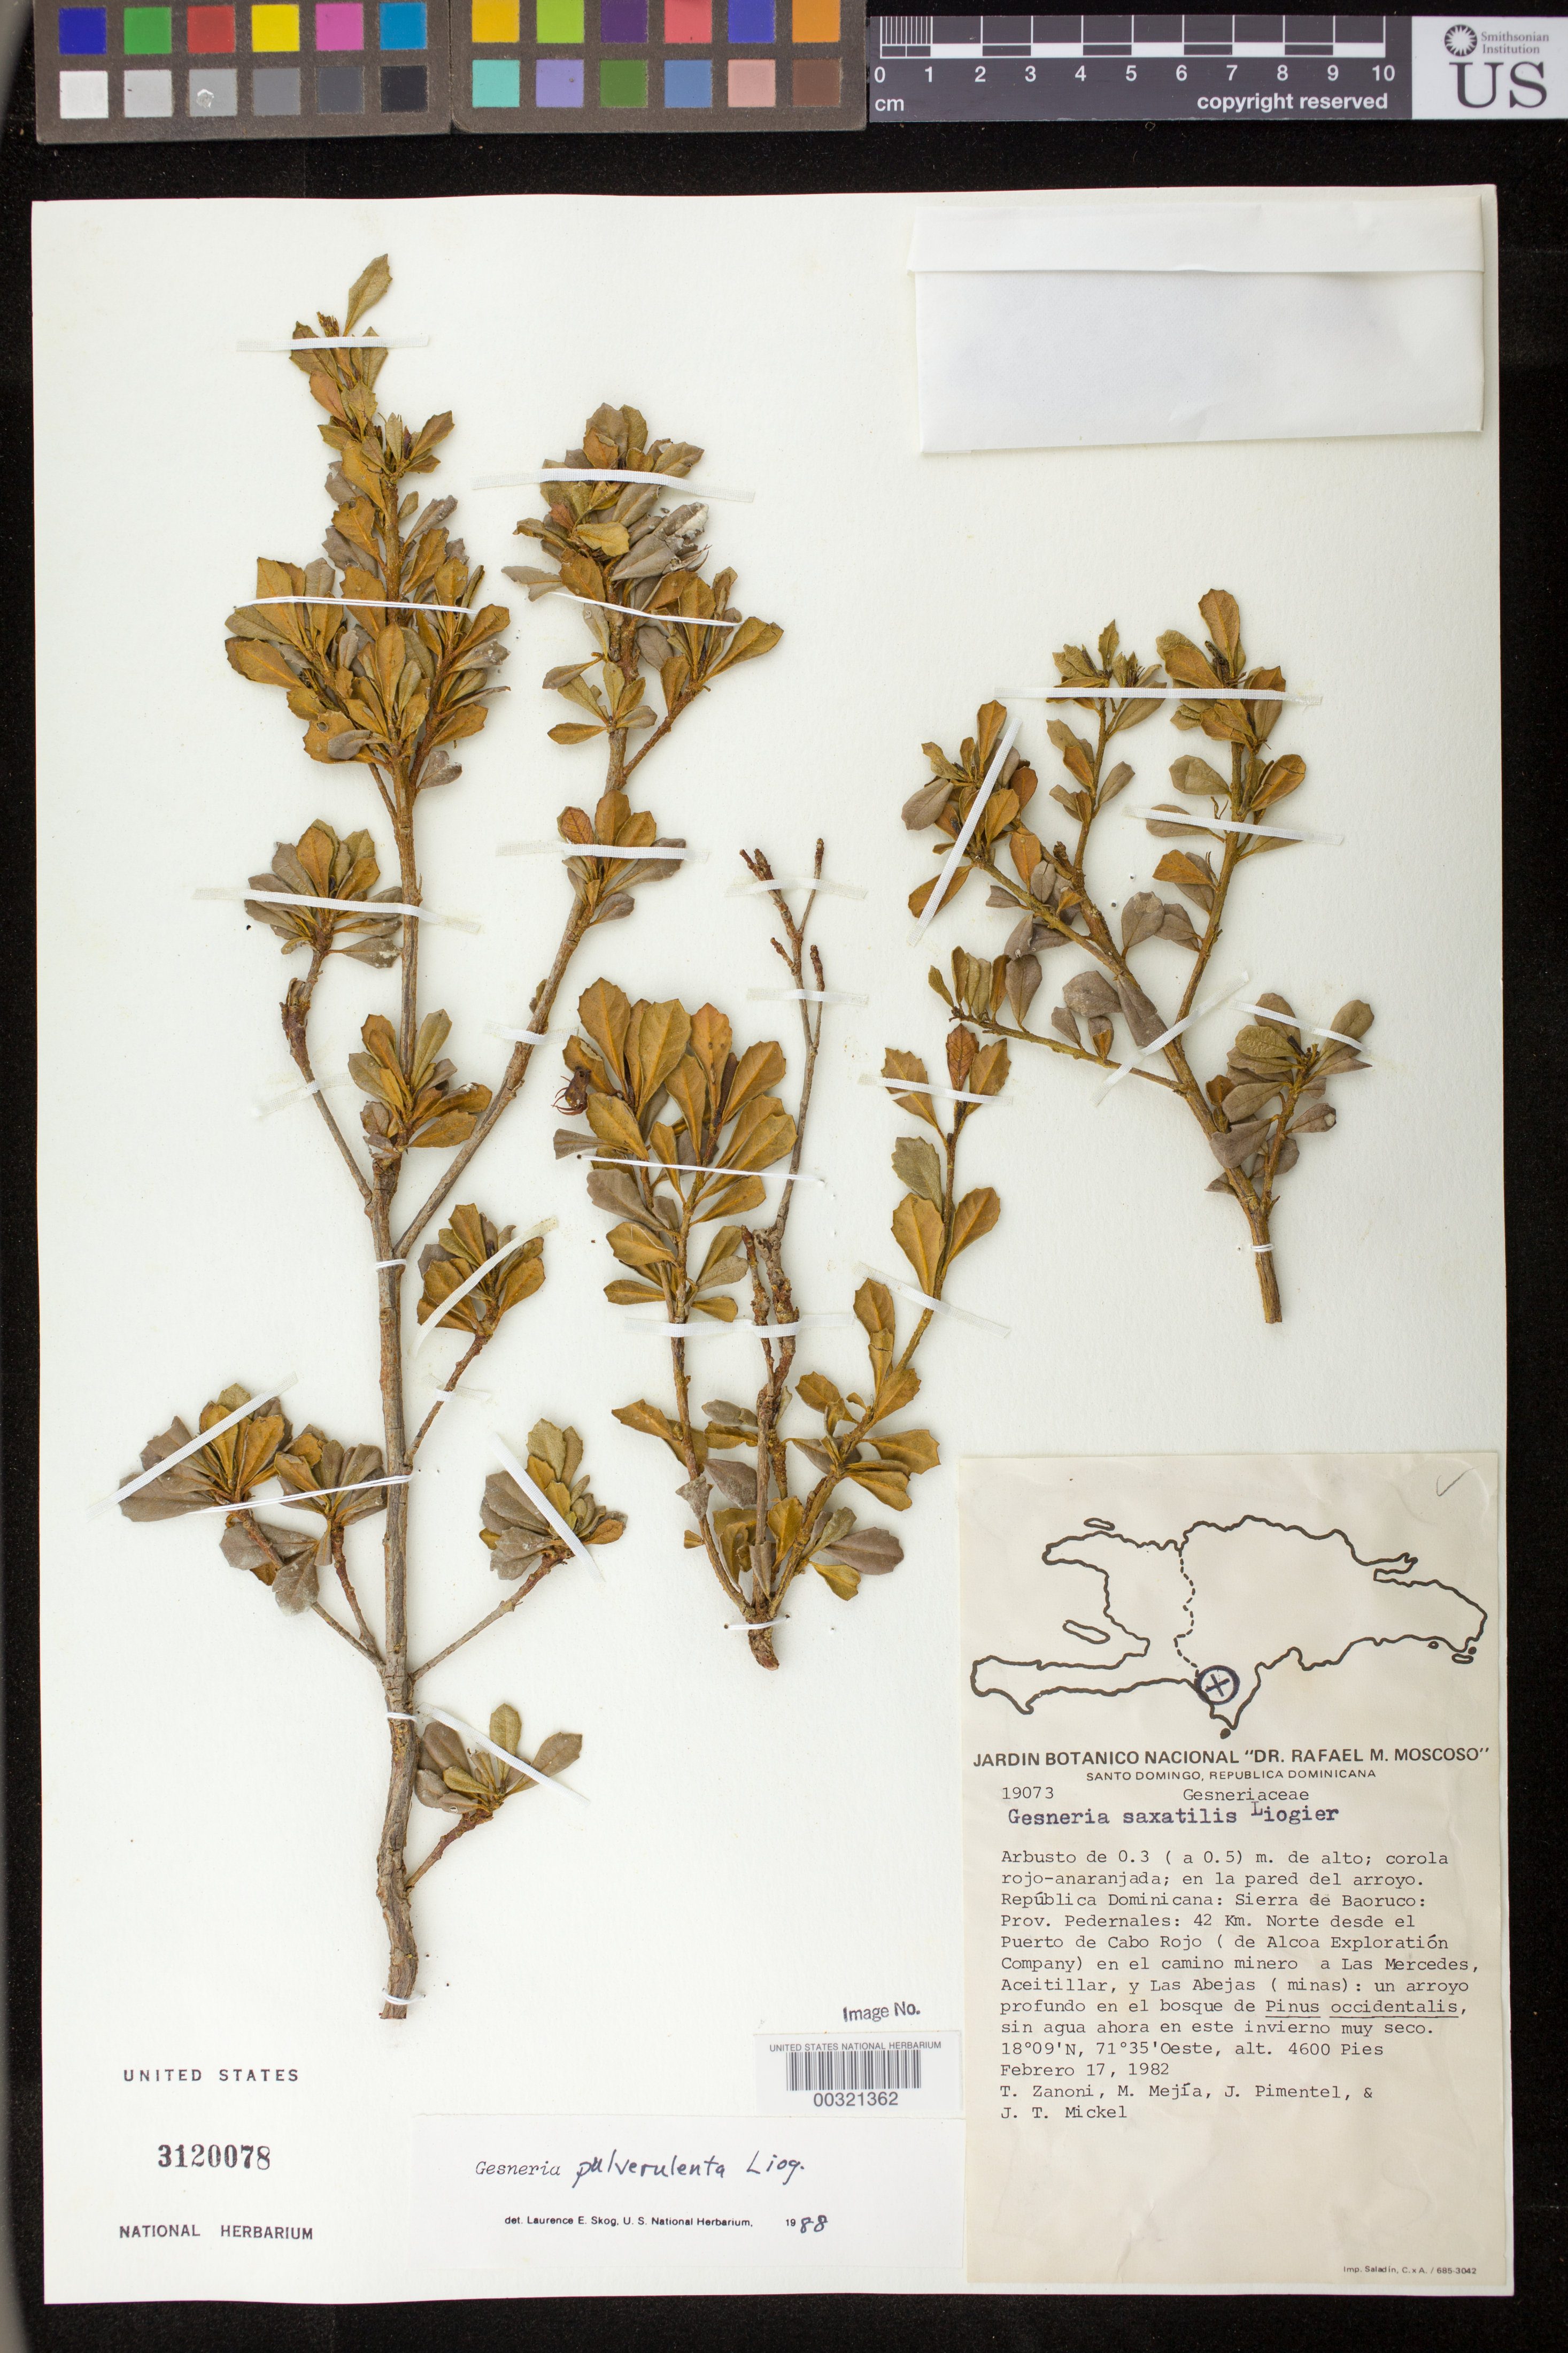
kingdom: Plantae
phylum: Tracheophyta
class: Magnoliopsida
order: Lamiales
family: Gesneriaceae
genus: Gesneria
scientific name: Gesneria pulverulenta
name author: Alain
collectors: T. A. Zanoni, M. Mejia, J. Pimentel & J. T. Mickel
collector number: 19073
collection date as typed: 17 Feb 1982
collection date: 1982-02-17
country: Dominican Republic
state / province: Pedernales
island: Hispaniola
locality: Sierra de Baoruco, 42 km N of El Puerto de Cabo Rojo …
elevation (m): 1402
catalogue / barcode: US 3120078